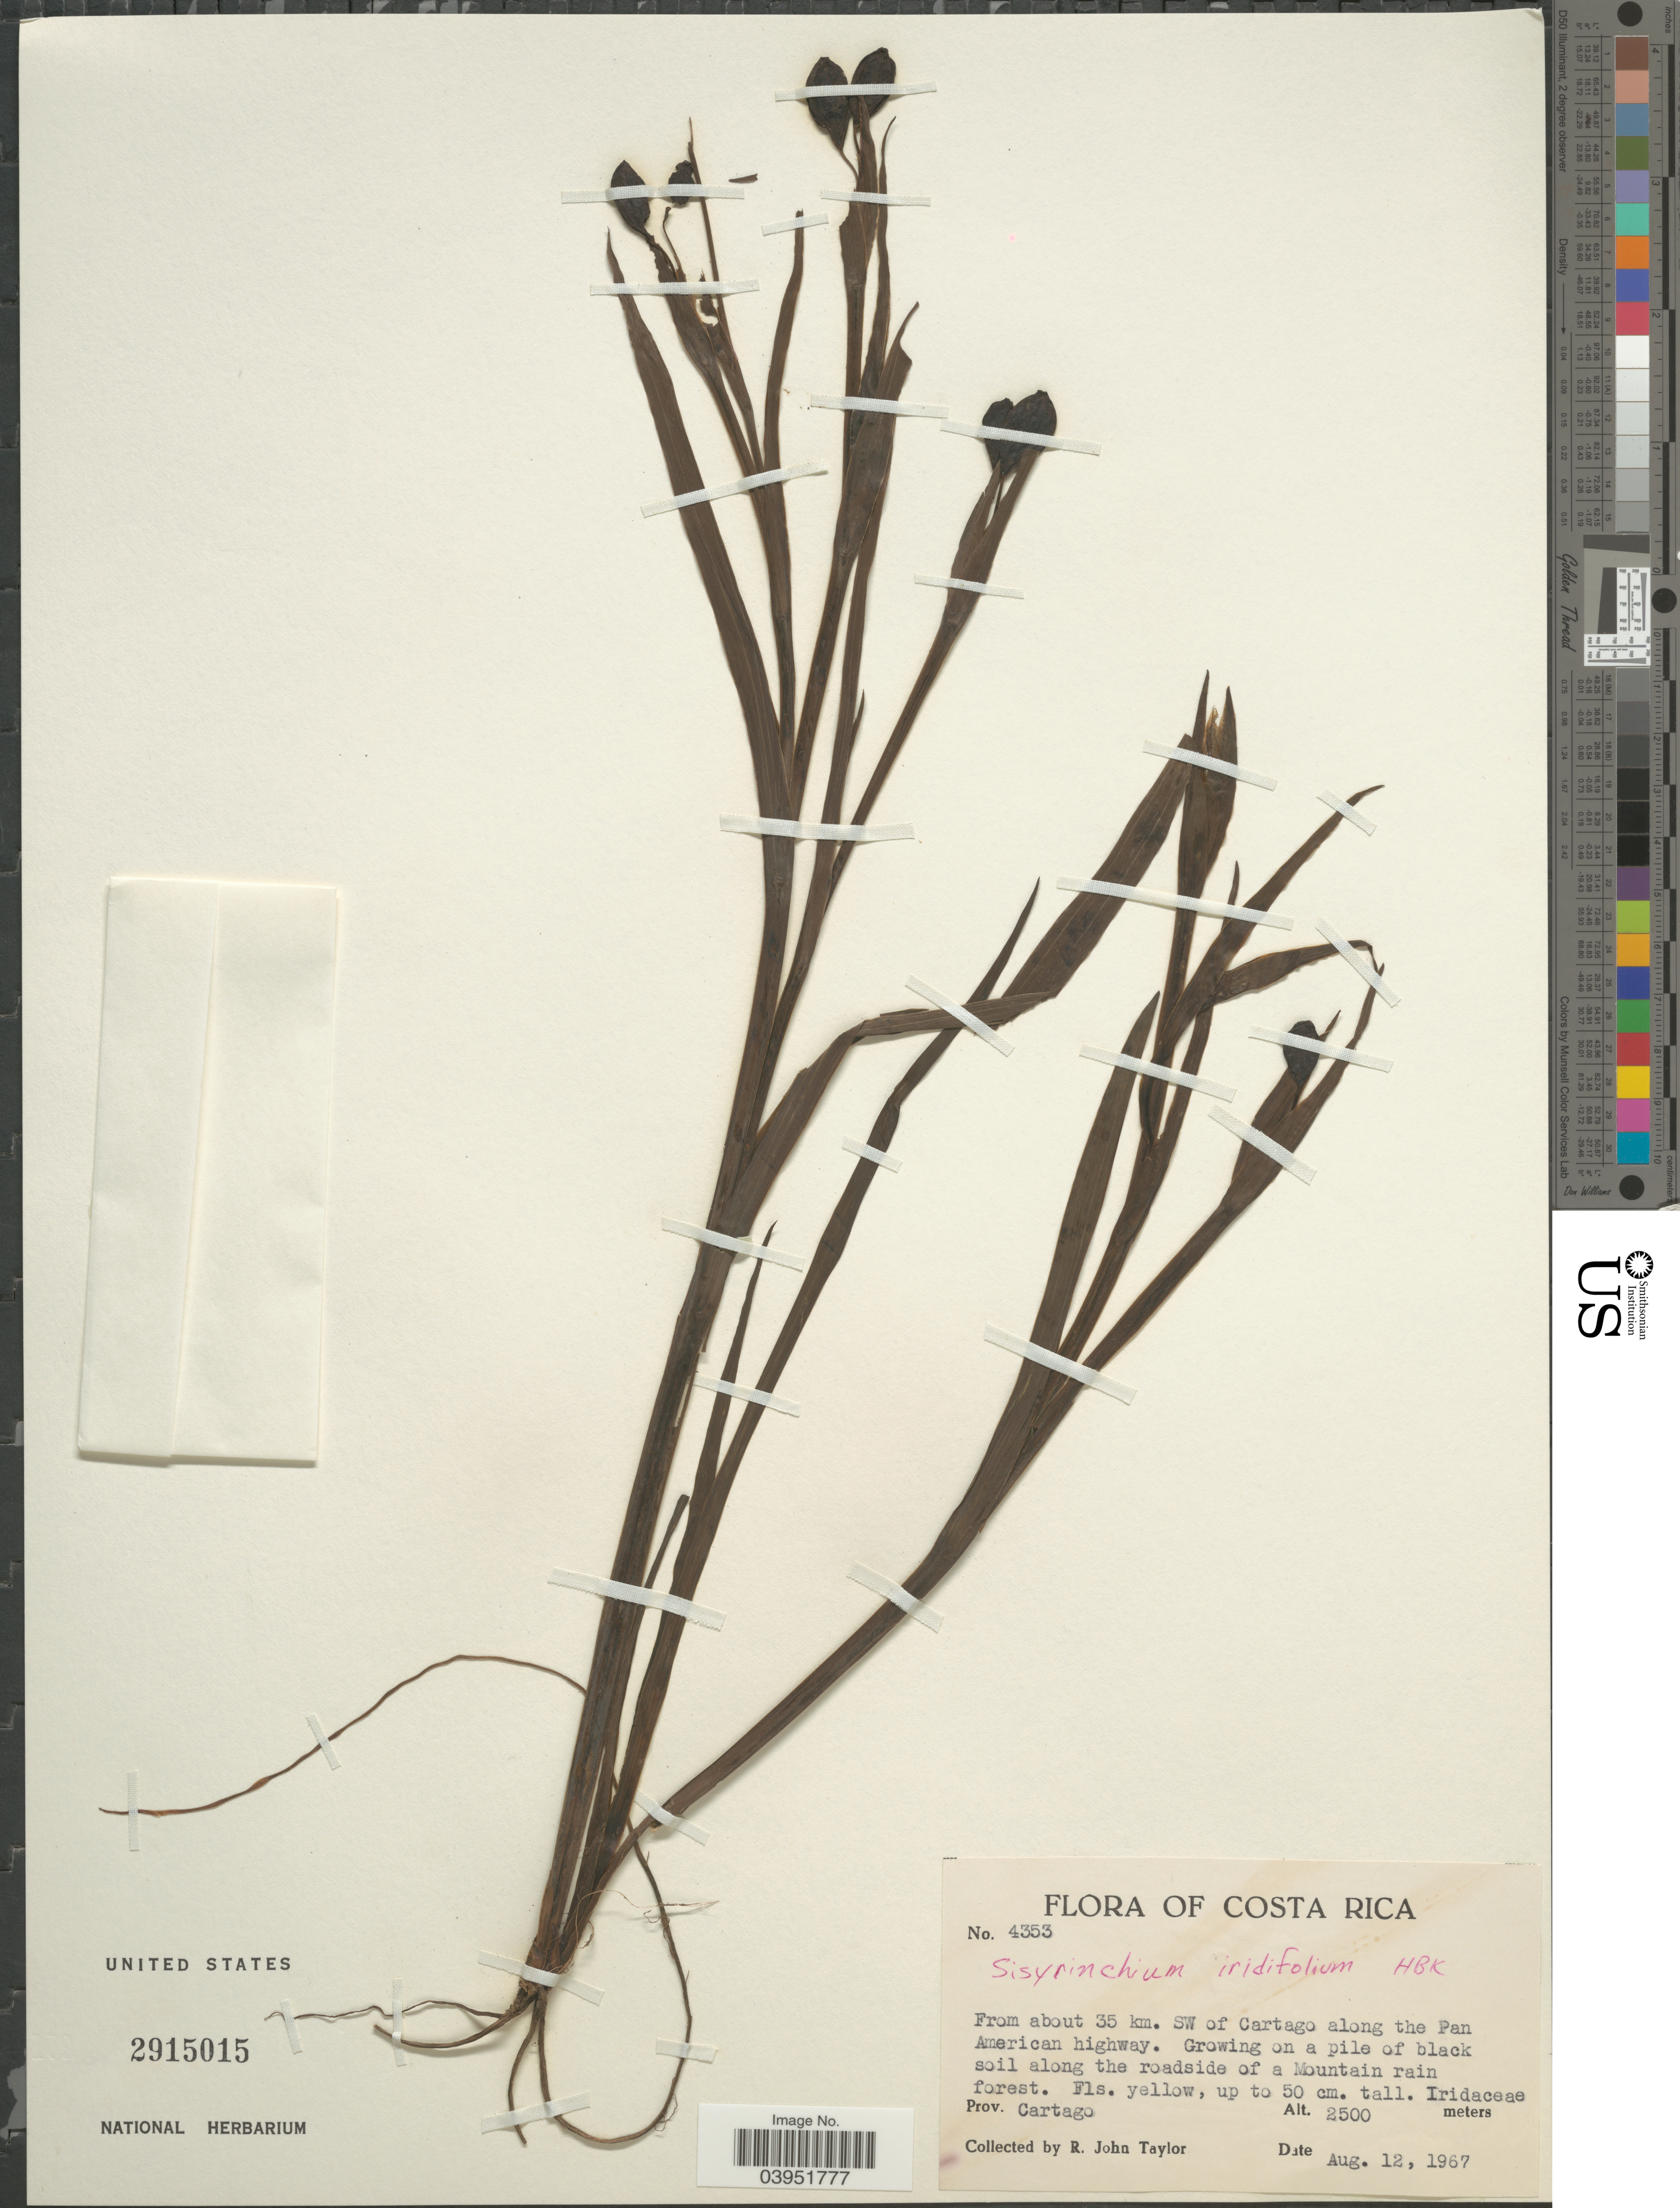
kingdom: Plantae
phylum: Tracheophyta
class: Liliopsida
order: Asparagales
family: Iridaceae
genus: Sisyrinchium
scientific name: Sisyrinchium iridifolium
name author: Kunth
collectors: R. J. Taylor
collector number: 4353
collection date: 1967-08-12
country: Costa Rica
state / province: Cartago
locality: From about 35 km. SW of Cartago along the Pan American highway. Along the roadside of a Mountain rain forest.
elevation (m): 2500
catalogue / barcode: US 2915015